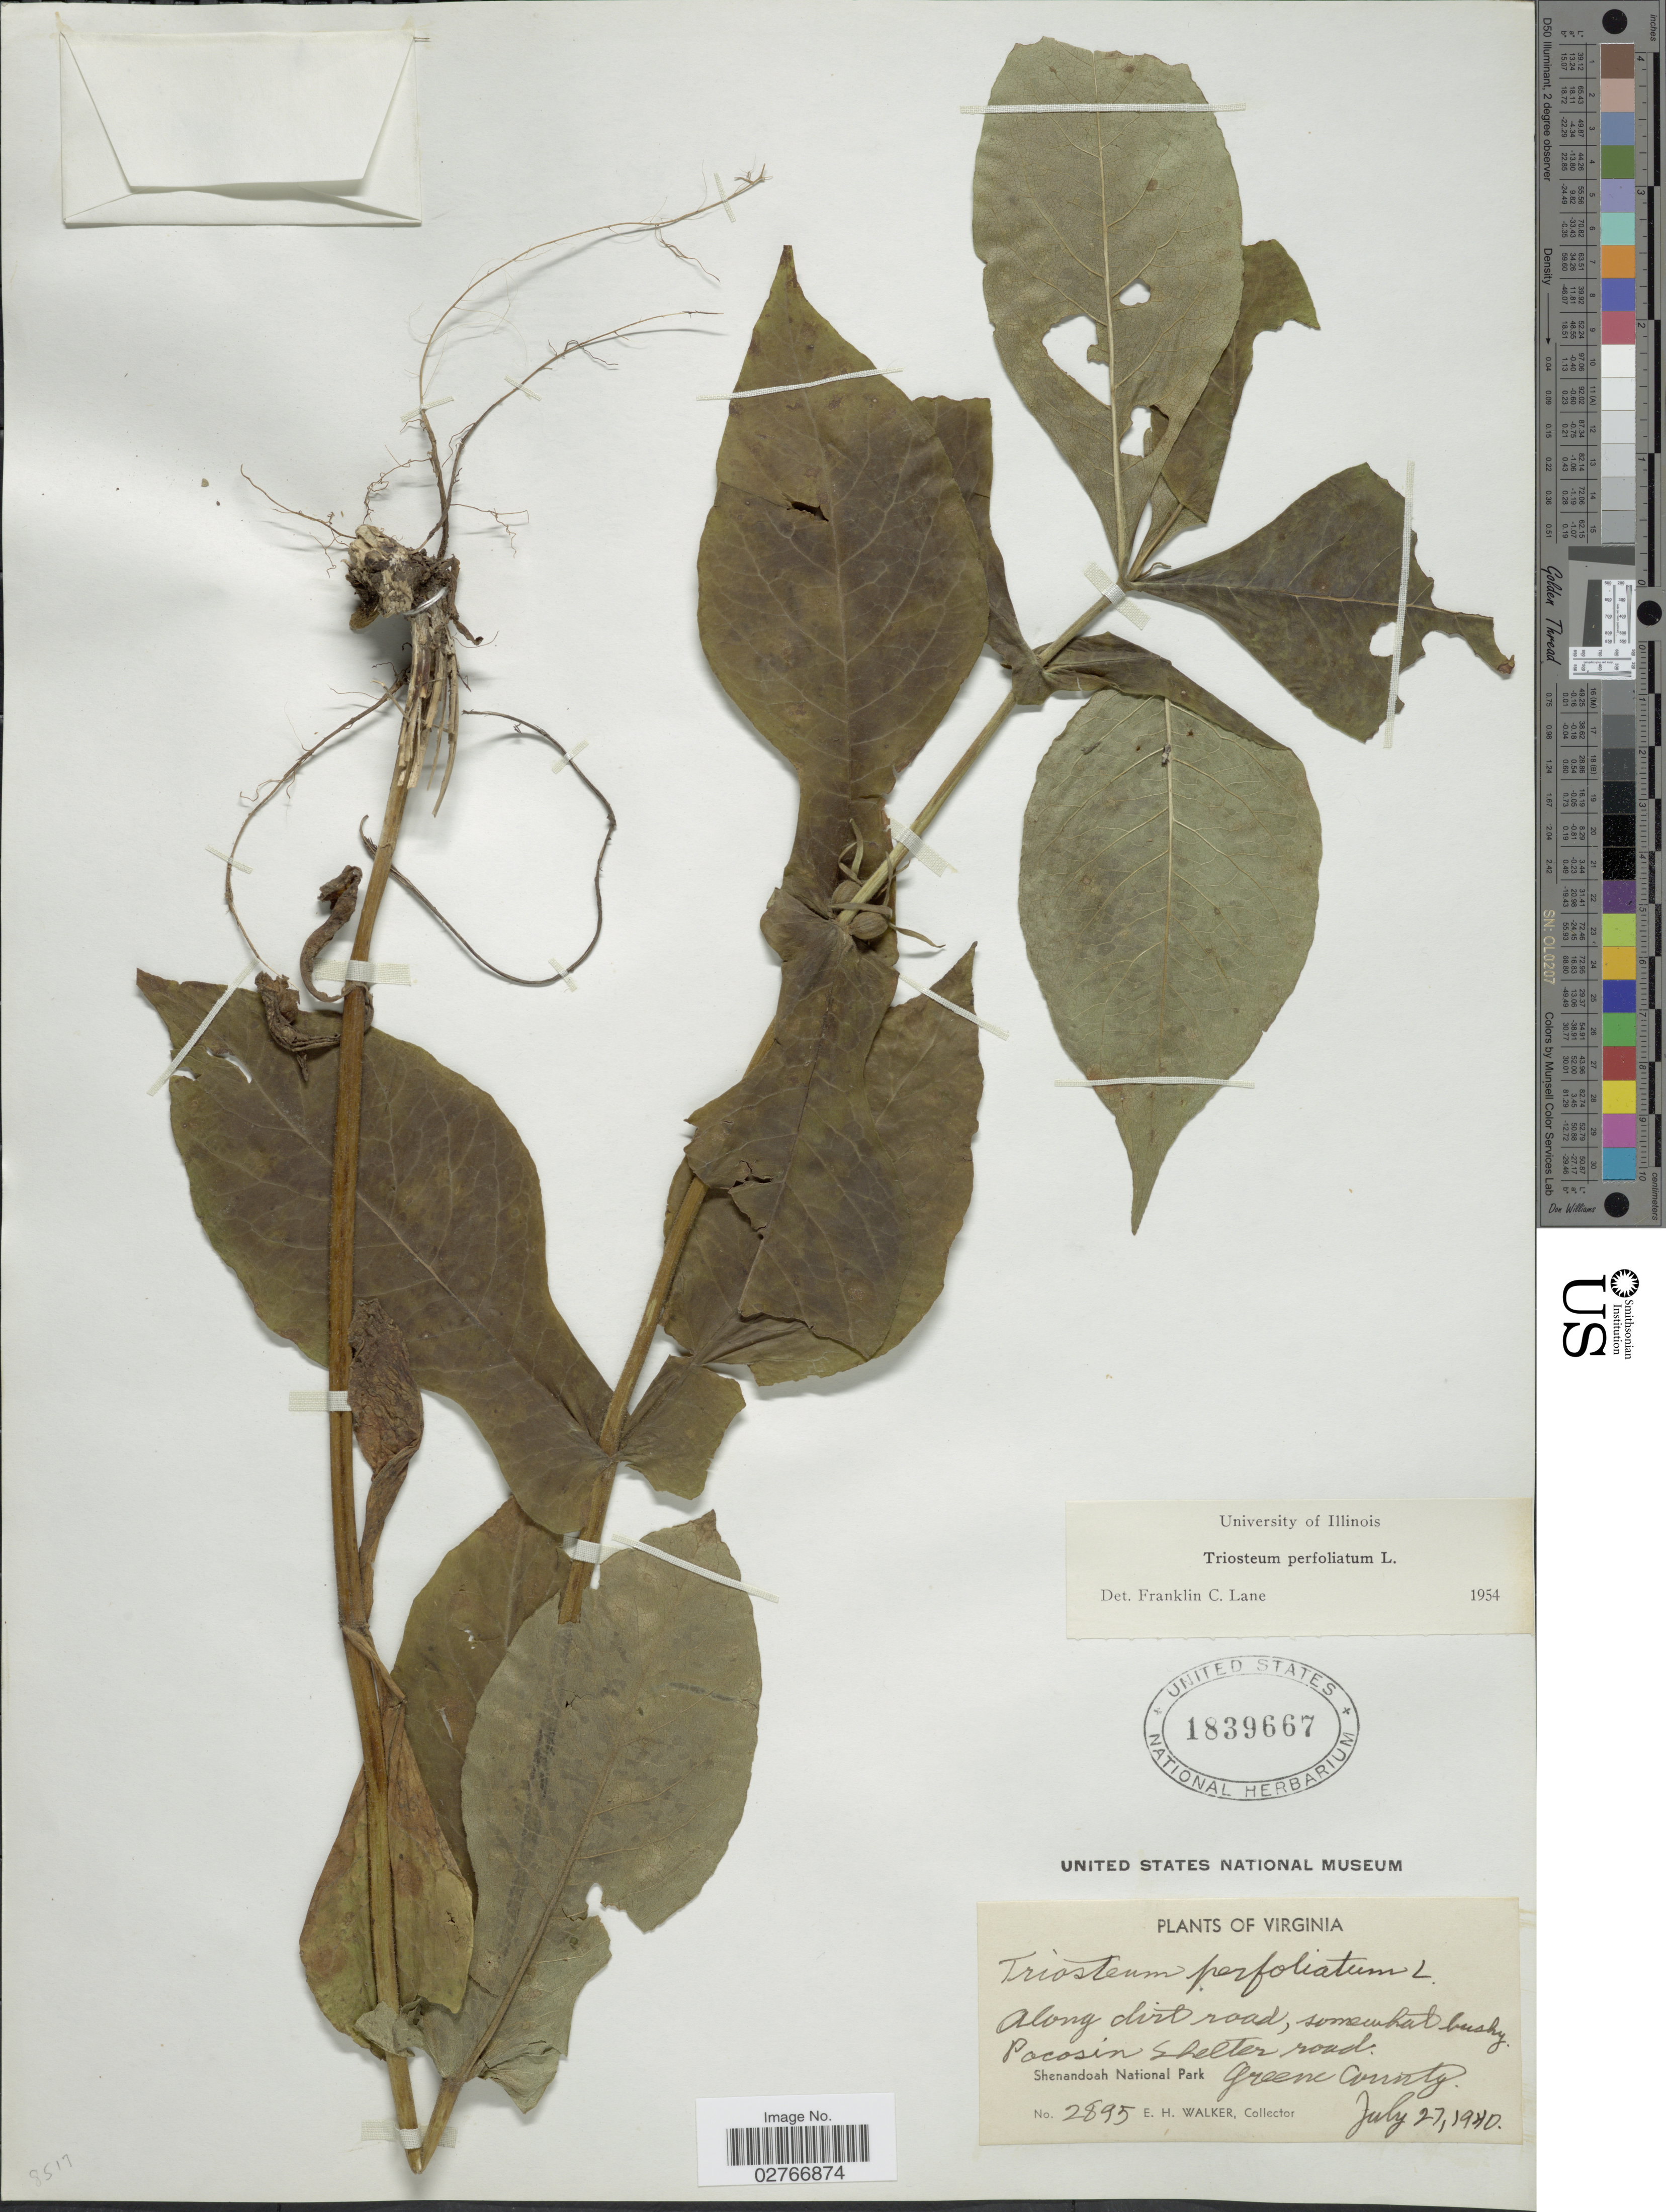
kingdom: Plantae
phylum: Tracheophyta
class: Magnoliopsida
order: Dipsacales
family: Caprifoliaceae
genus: Triosteum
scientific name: Triosteum perfoliatum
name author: L.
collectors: E. H. Walker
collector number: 2895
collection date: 1940-07-27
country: United States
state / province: Virginia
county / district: Greene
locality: Along dirt road. Pocosin Shelter road. Shenandoah National Park. Greene County.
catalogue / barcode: US 1839667